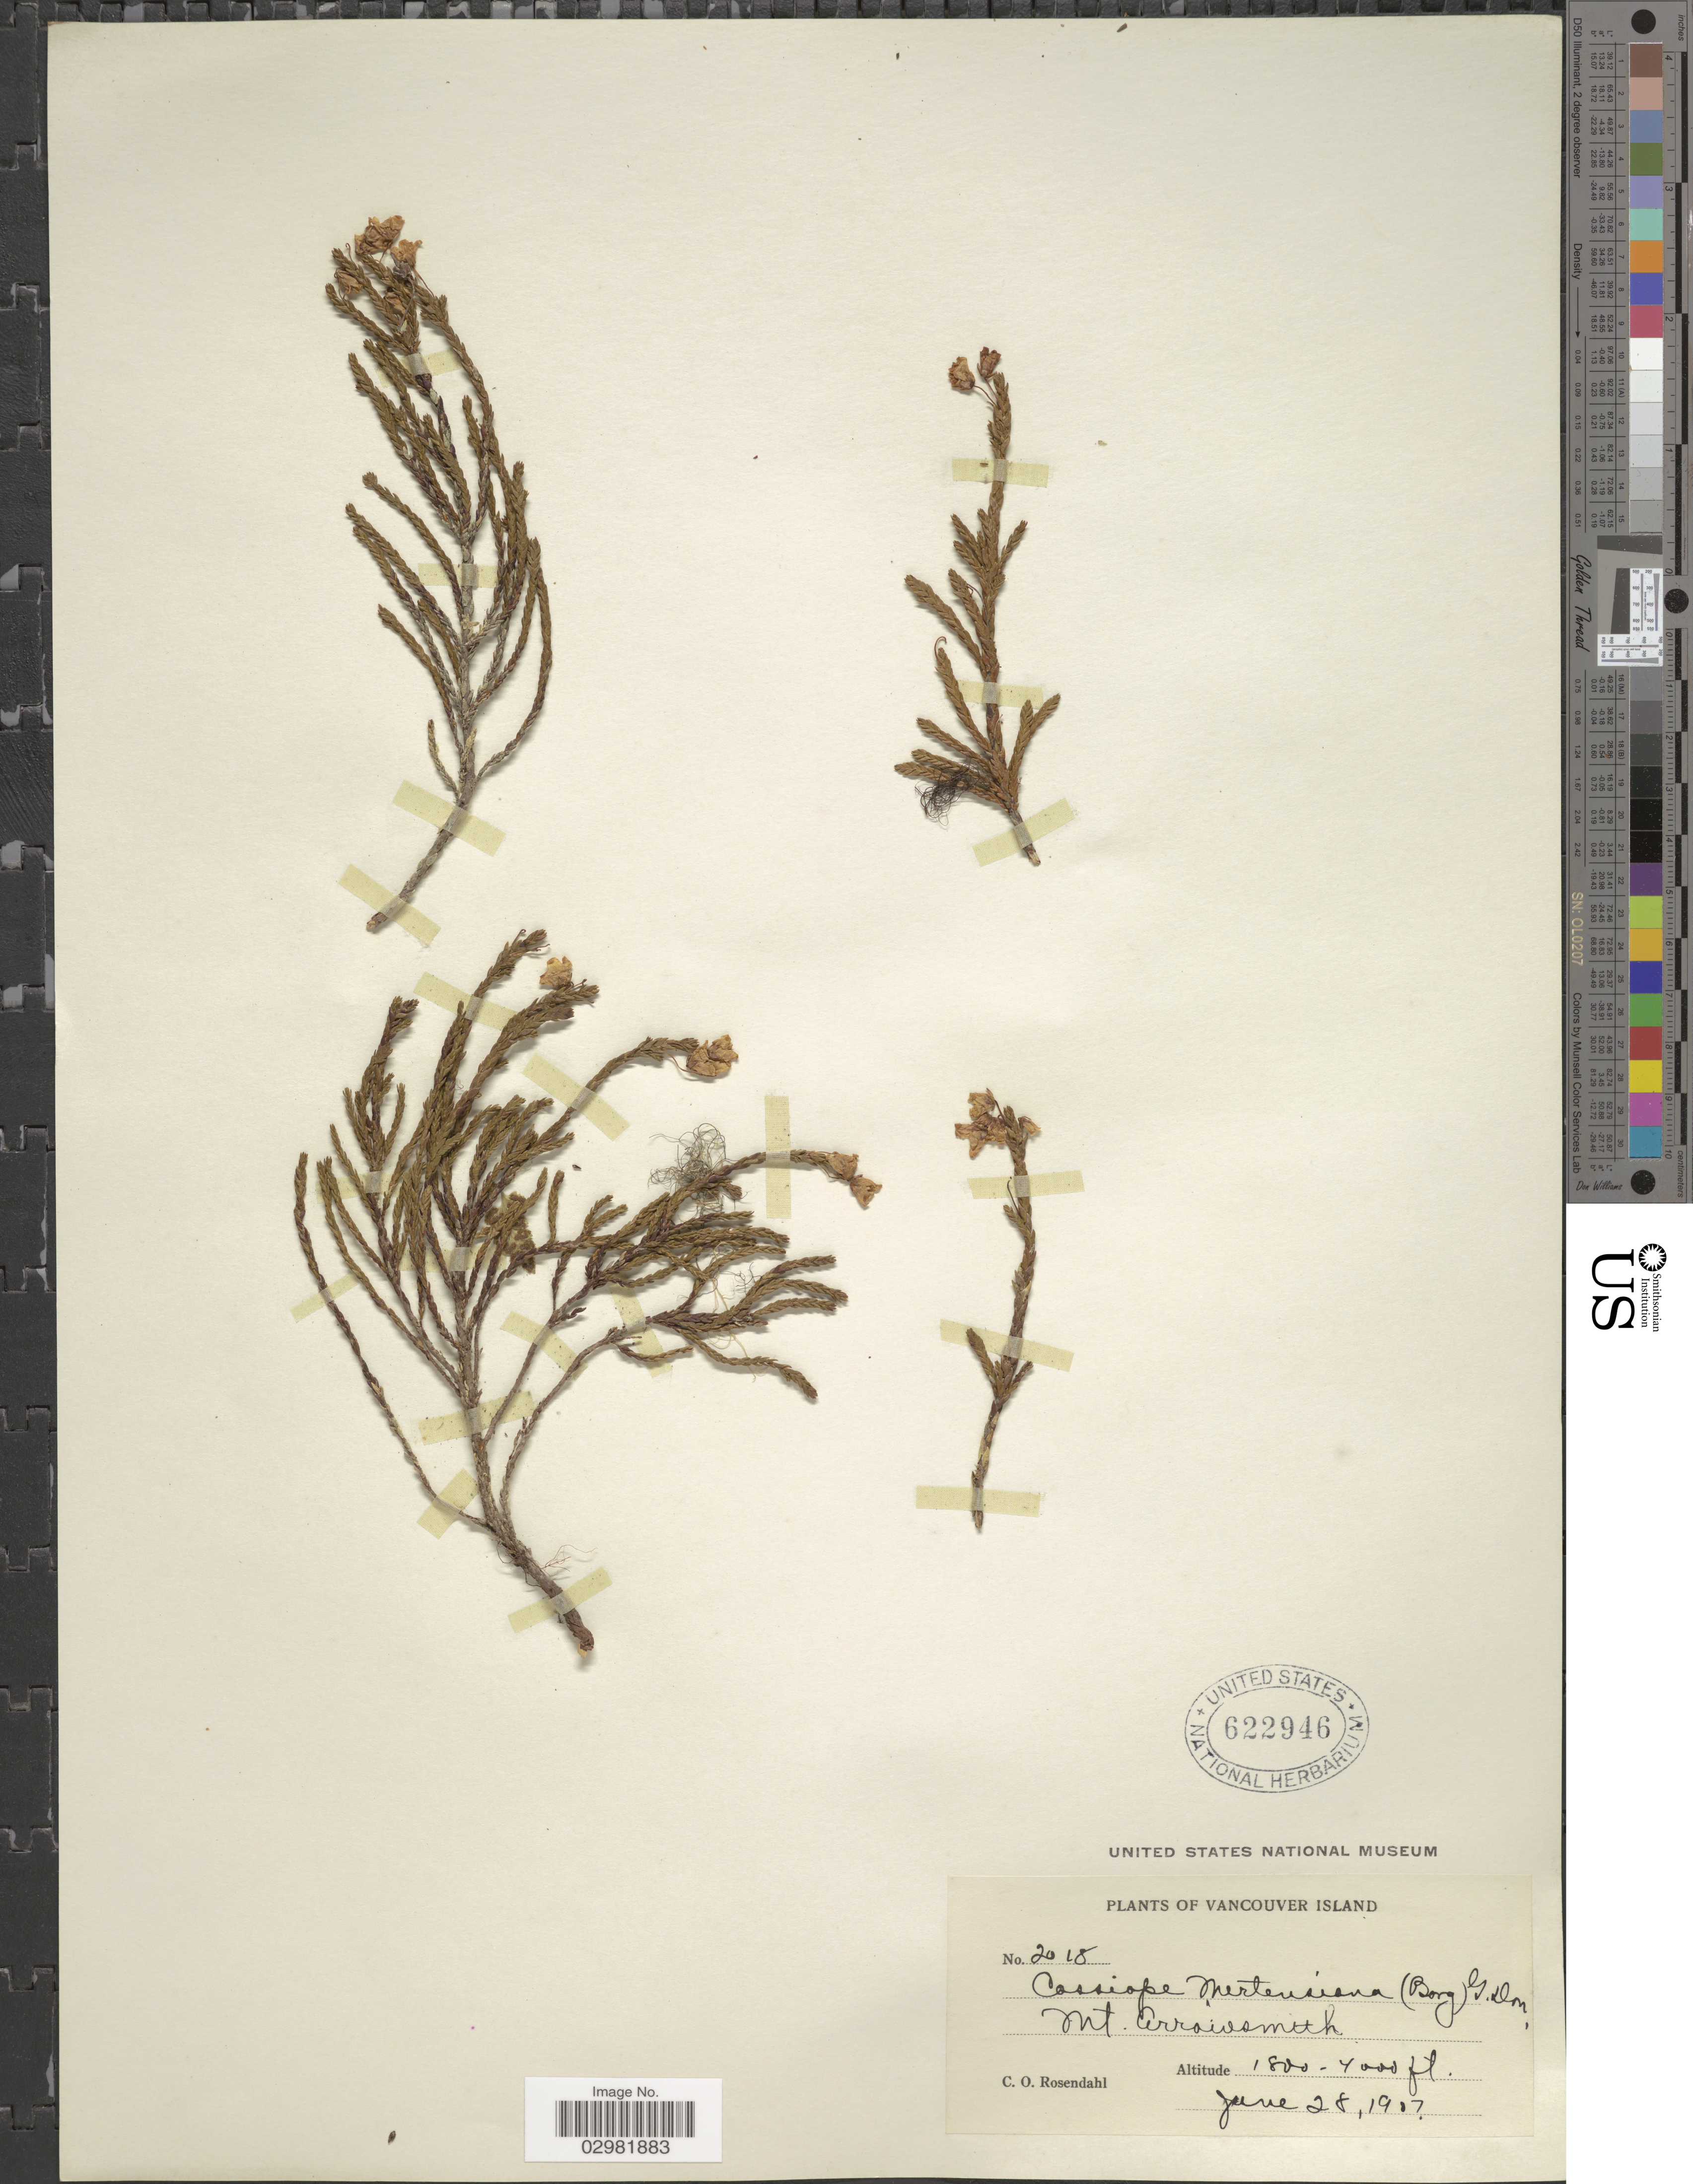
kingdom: Plantae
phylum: Tracheophyta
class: Magnoliopsida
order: Ericales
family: Ericaceae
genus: Cassiope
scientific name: Cassiope mertensiana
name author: (Bong.) G. Don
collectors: C. O. Rosendahl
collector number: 2018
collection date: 1907-06-28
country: Canada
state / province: British Columbia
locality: Vancouver Island, Mt. Arrowsmith.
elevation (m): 549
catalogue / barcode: US 622946